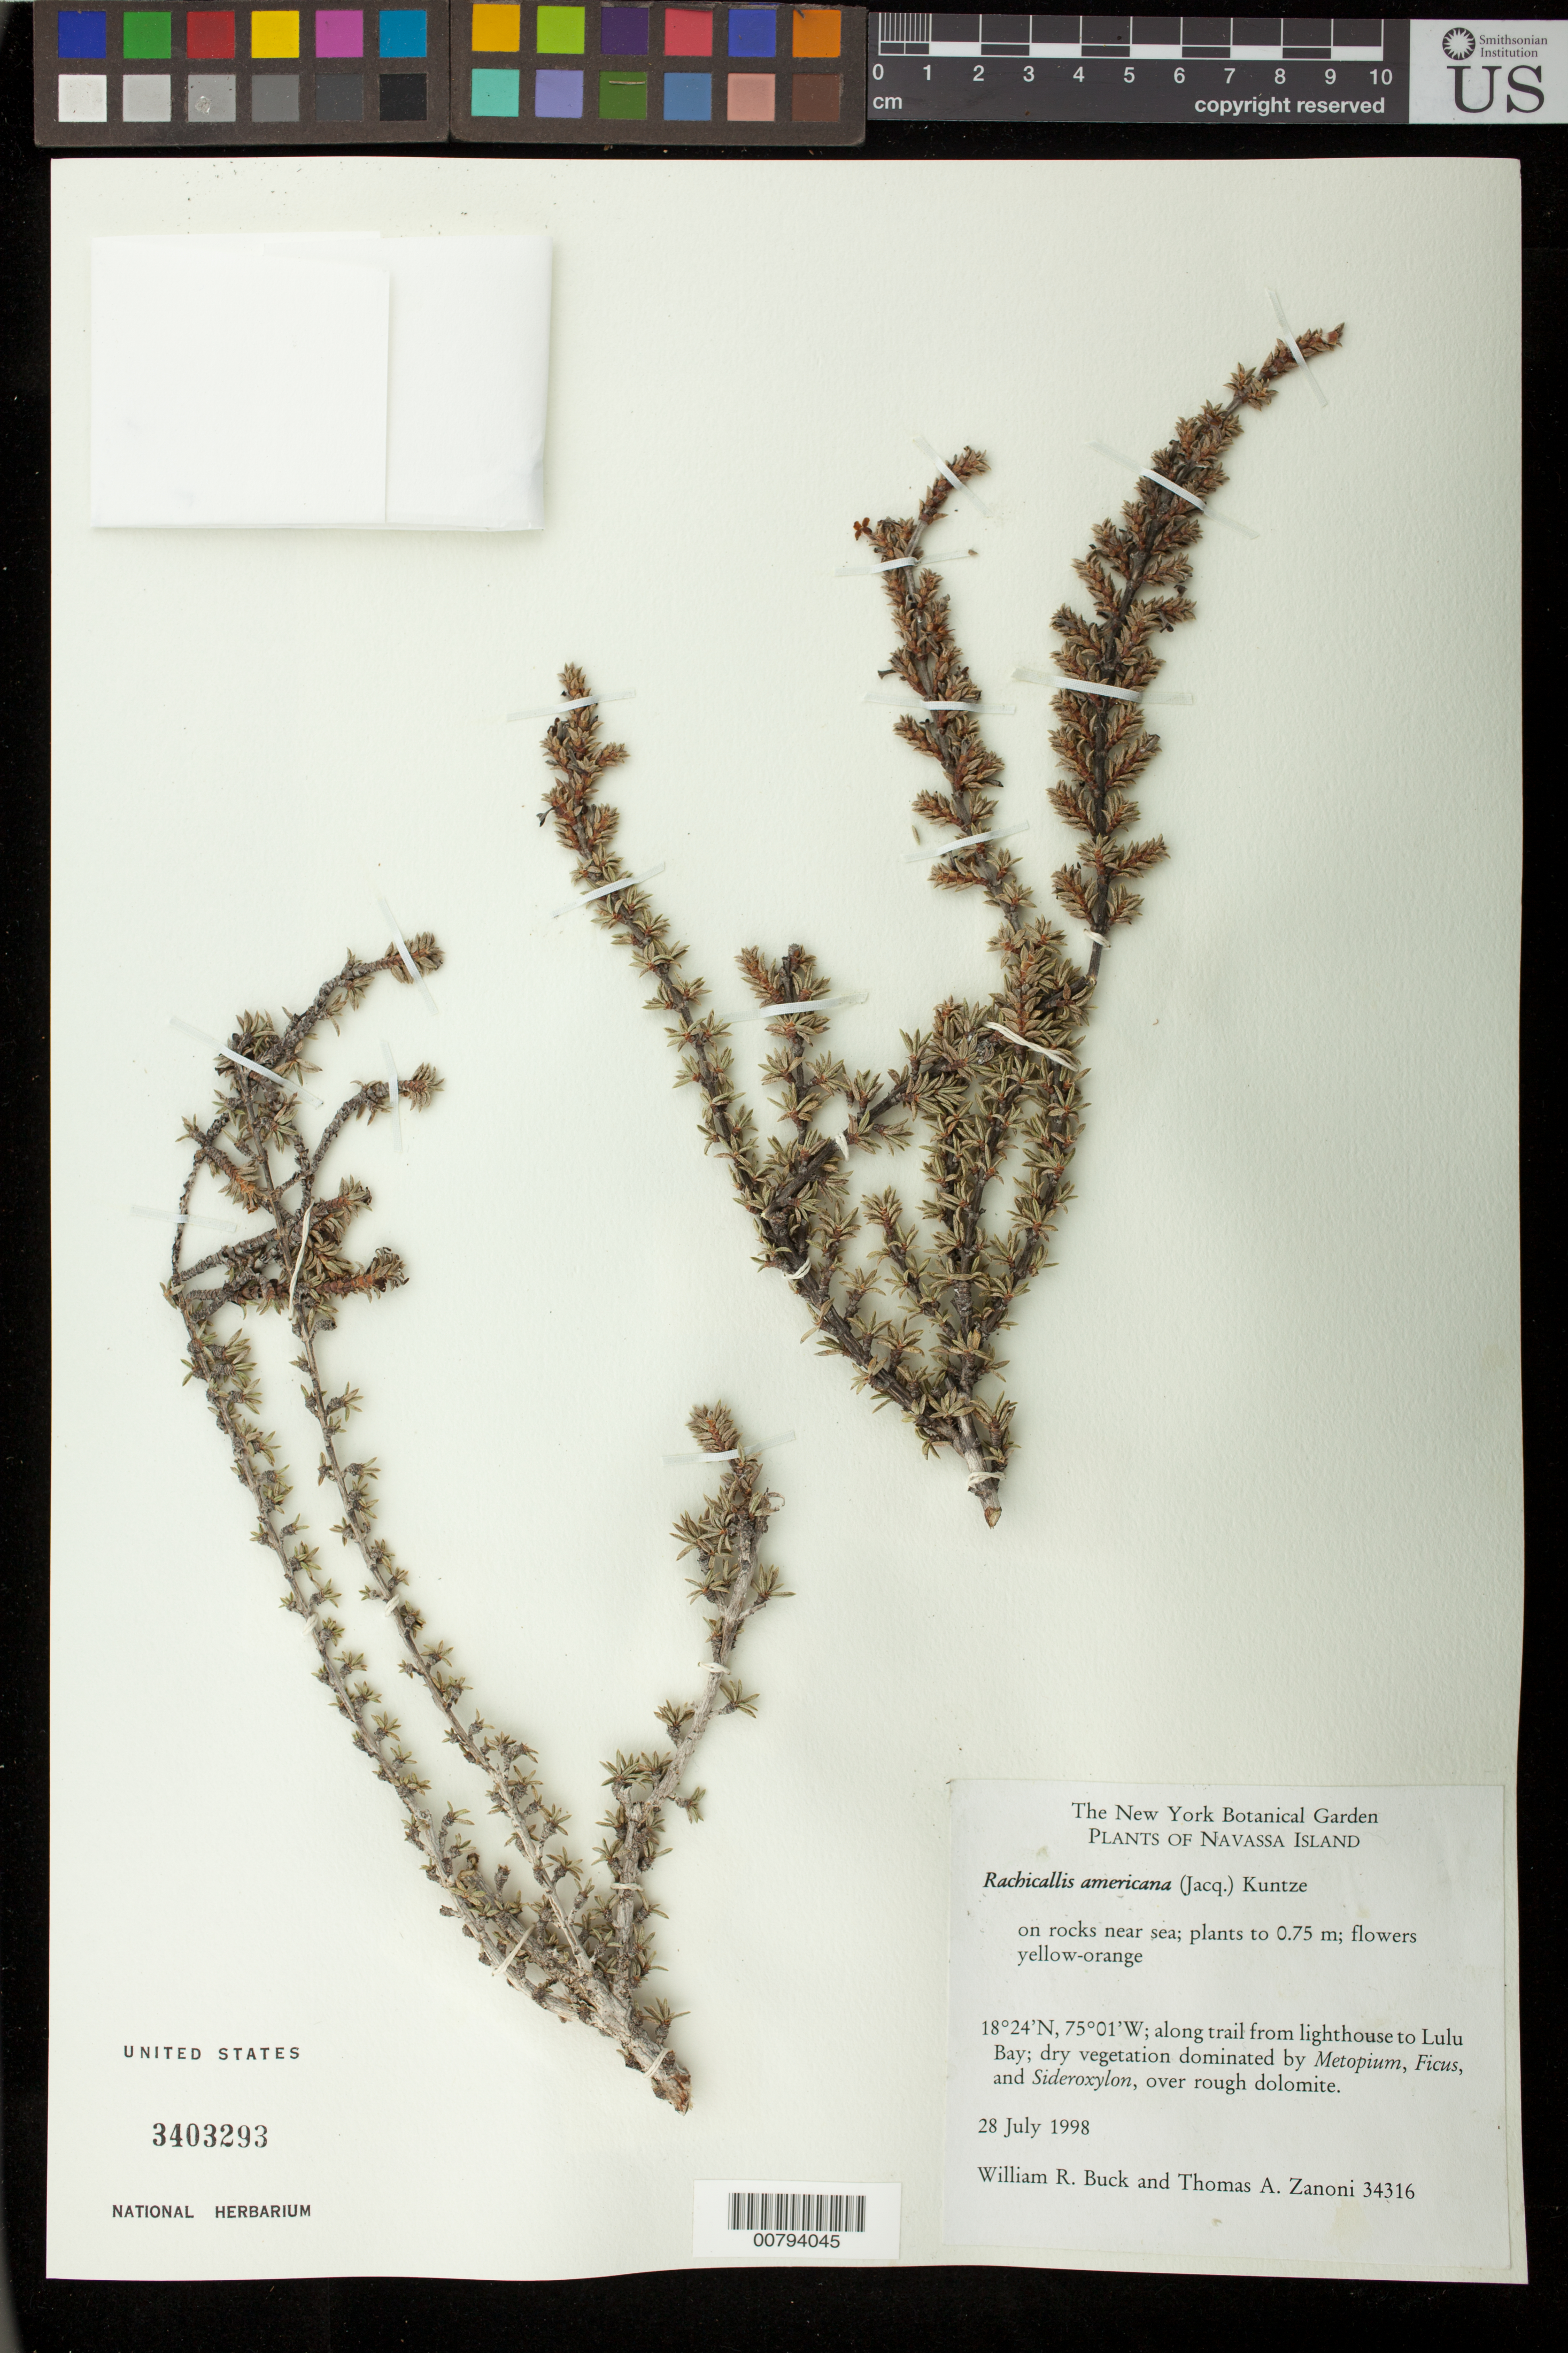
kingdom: Plantae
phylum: Tracheophyta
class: Magnoliopsida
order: Gentianales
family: Rubiaceae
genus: Rachicallis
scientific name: Rachicallis americana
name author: (Jacq.) Hitchc.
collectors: W. R. Buck & T. A. Zanoni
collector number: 34316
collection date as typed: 28 Jul 1998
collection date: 1998-07-28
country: Navassa Island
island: Navassa Island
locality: Along trail from lighthouse to Lulu Bay. On rocks near sea.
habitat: On rocks near sea. Dry vegetation dominated by Metopium, Ficus, & Sidereoxylon, over rough dolomite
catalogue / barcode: US 3403293